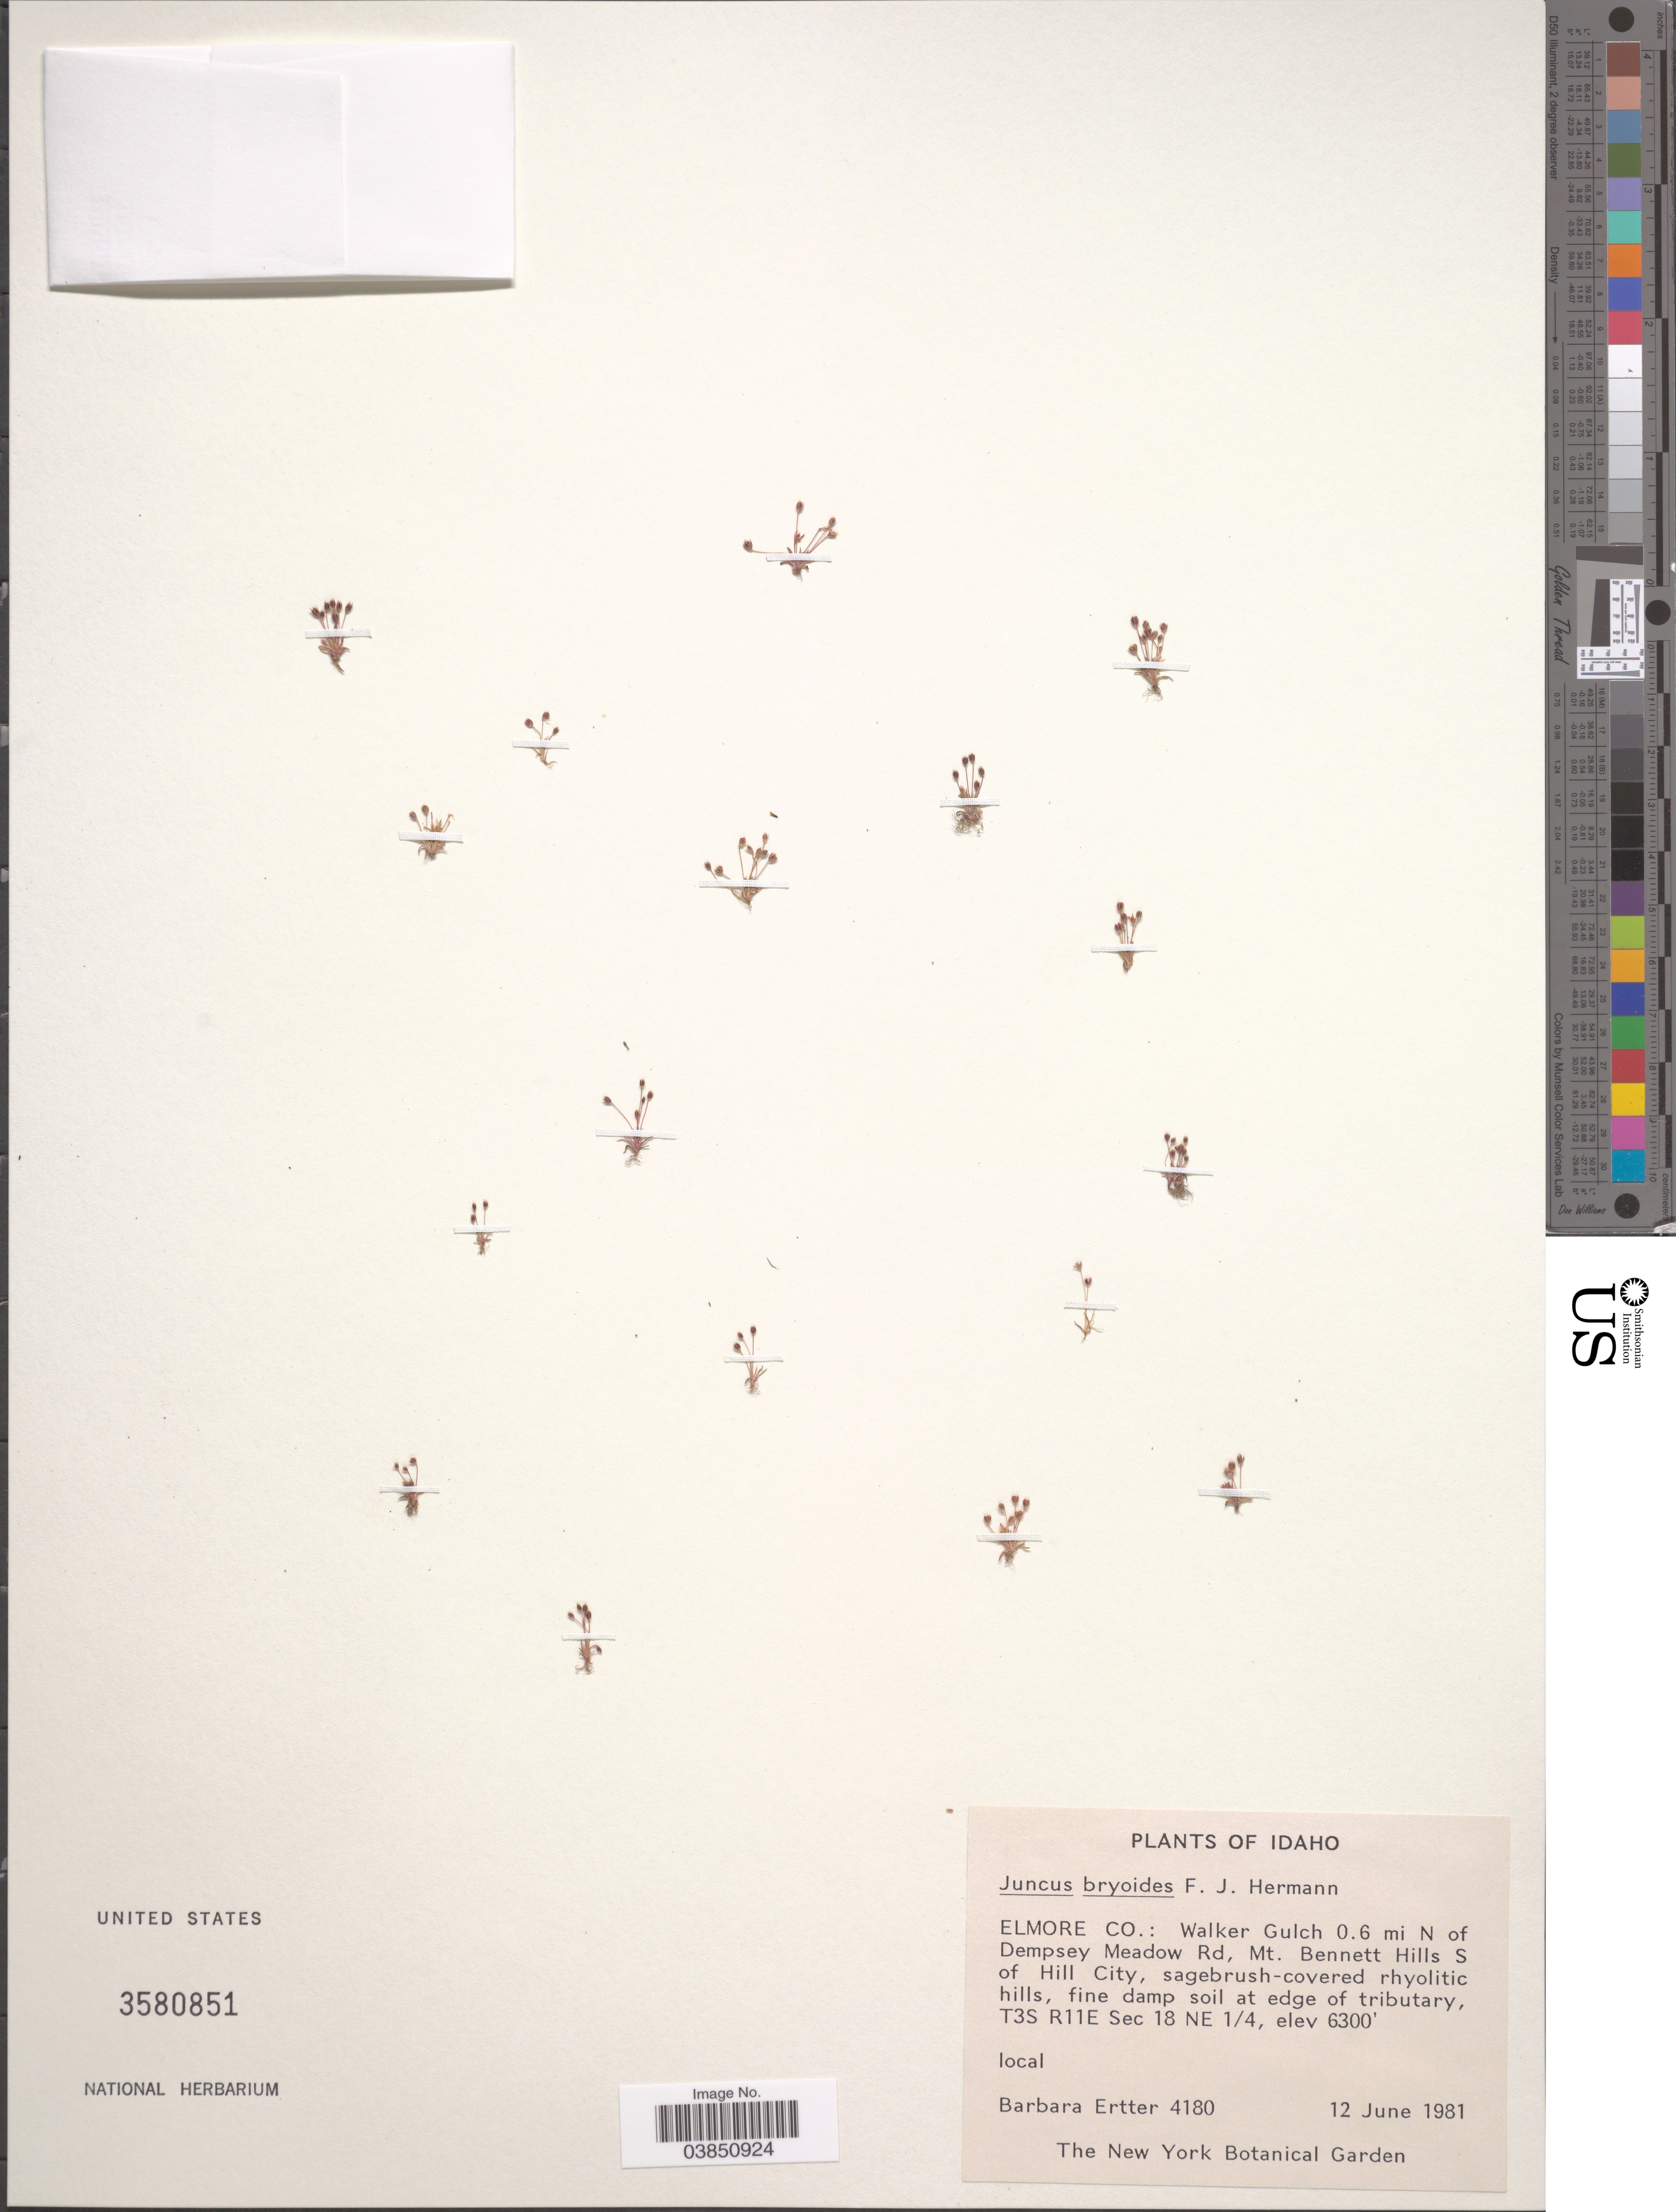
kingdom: Plantae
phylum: Tracheophyta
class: Liliopsida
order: Poales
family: Juncaceae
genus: Juncus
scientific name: Juncus bryoides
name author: F.J. Herm.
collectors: B. Ertter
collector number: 4180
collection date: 1981-06-12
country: United States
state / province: Idaho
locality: Elmore Co.: Walker Gulch 0.6 mi N of Dempsey Meadow Rd, Mt. Bennett Hills S of Hill City, T3S R11E Sec 18 NE ¼.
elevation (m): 1920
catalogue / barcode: US 3580851